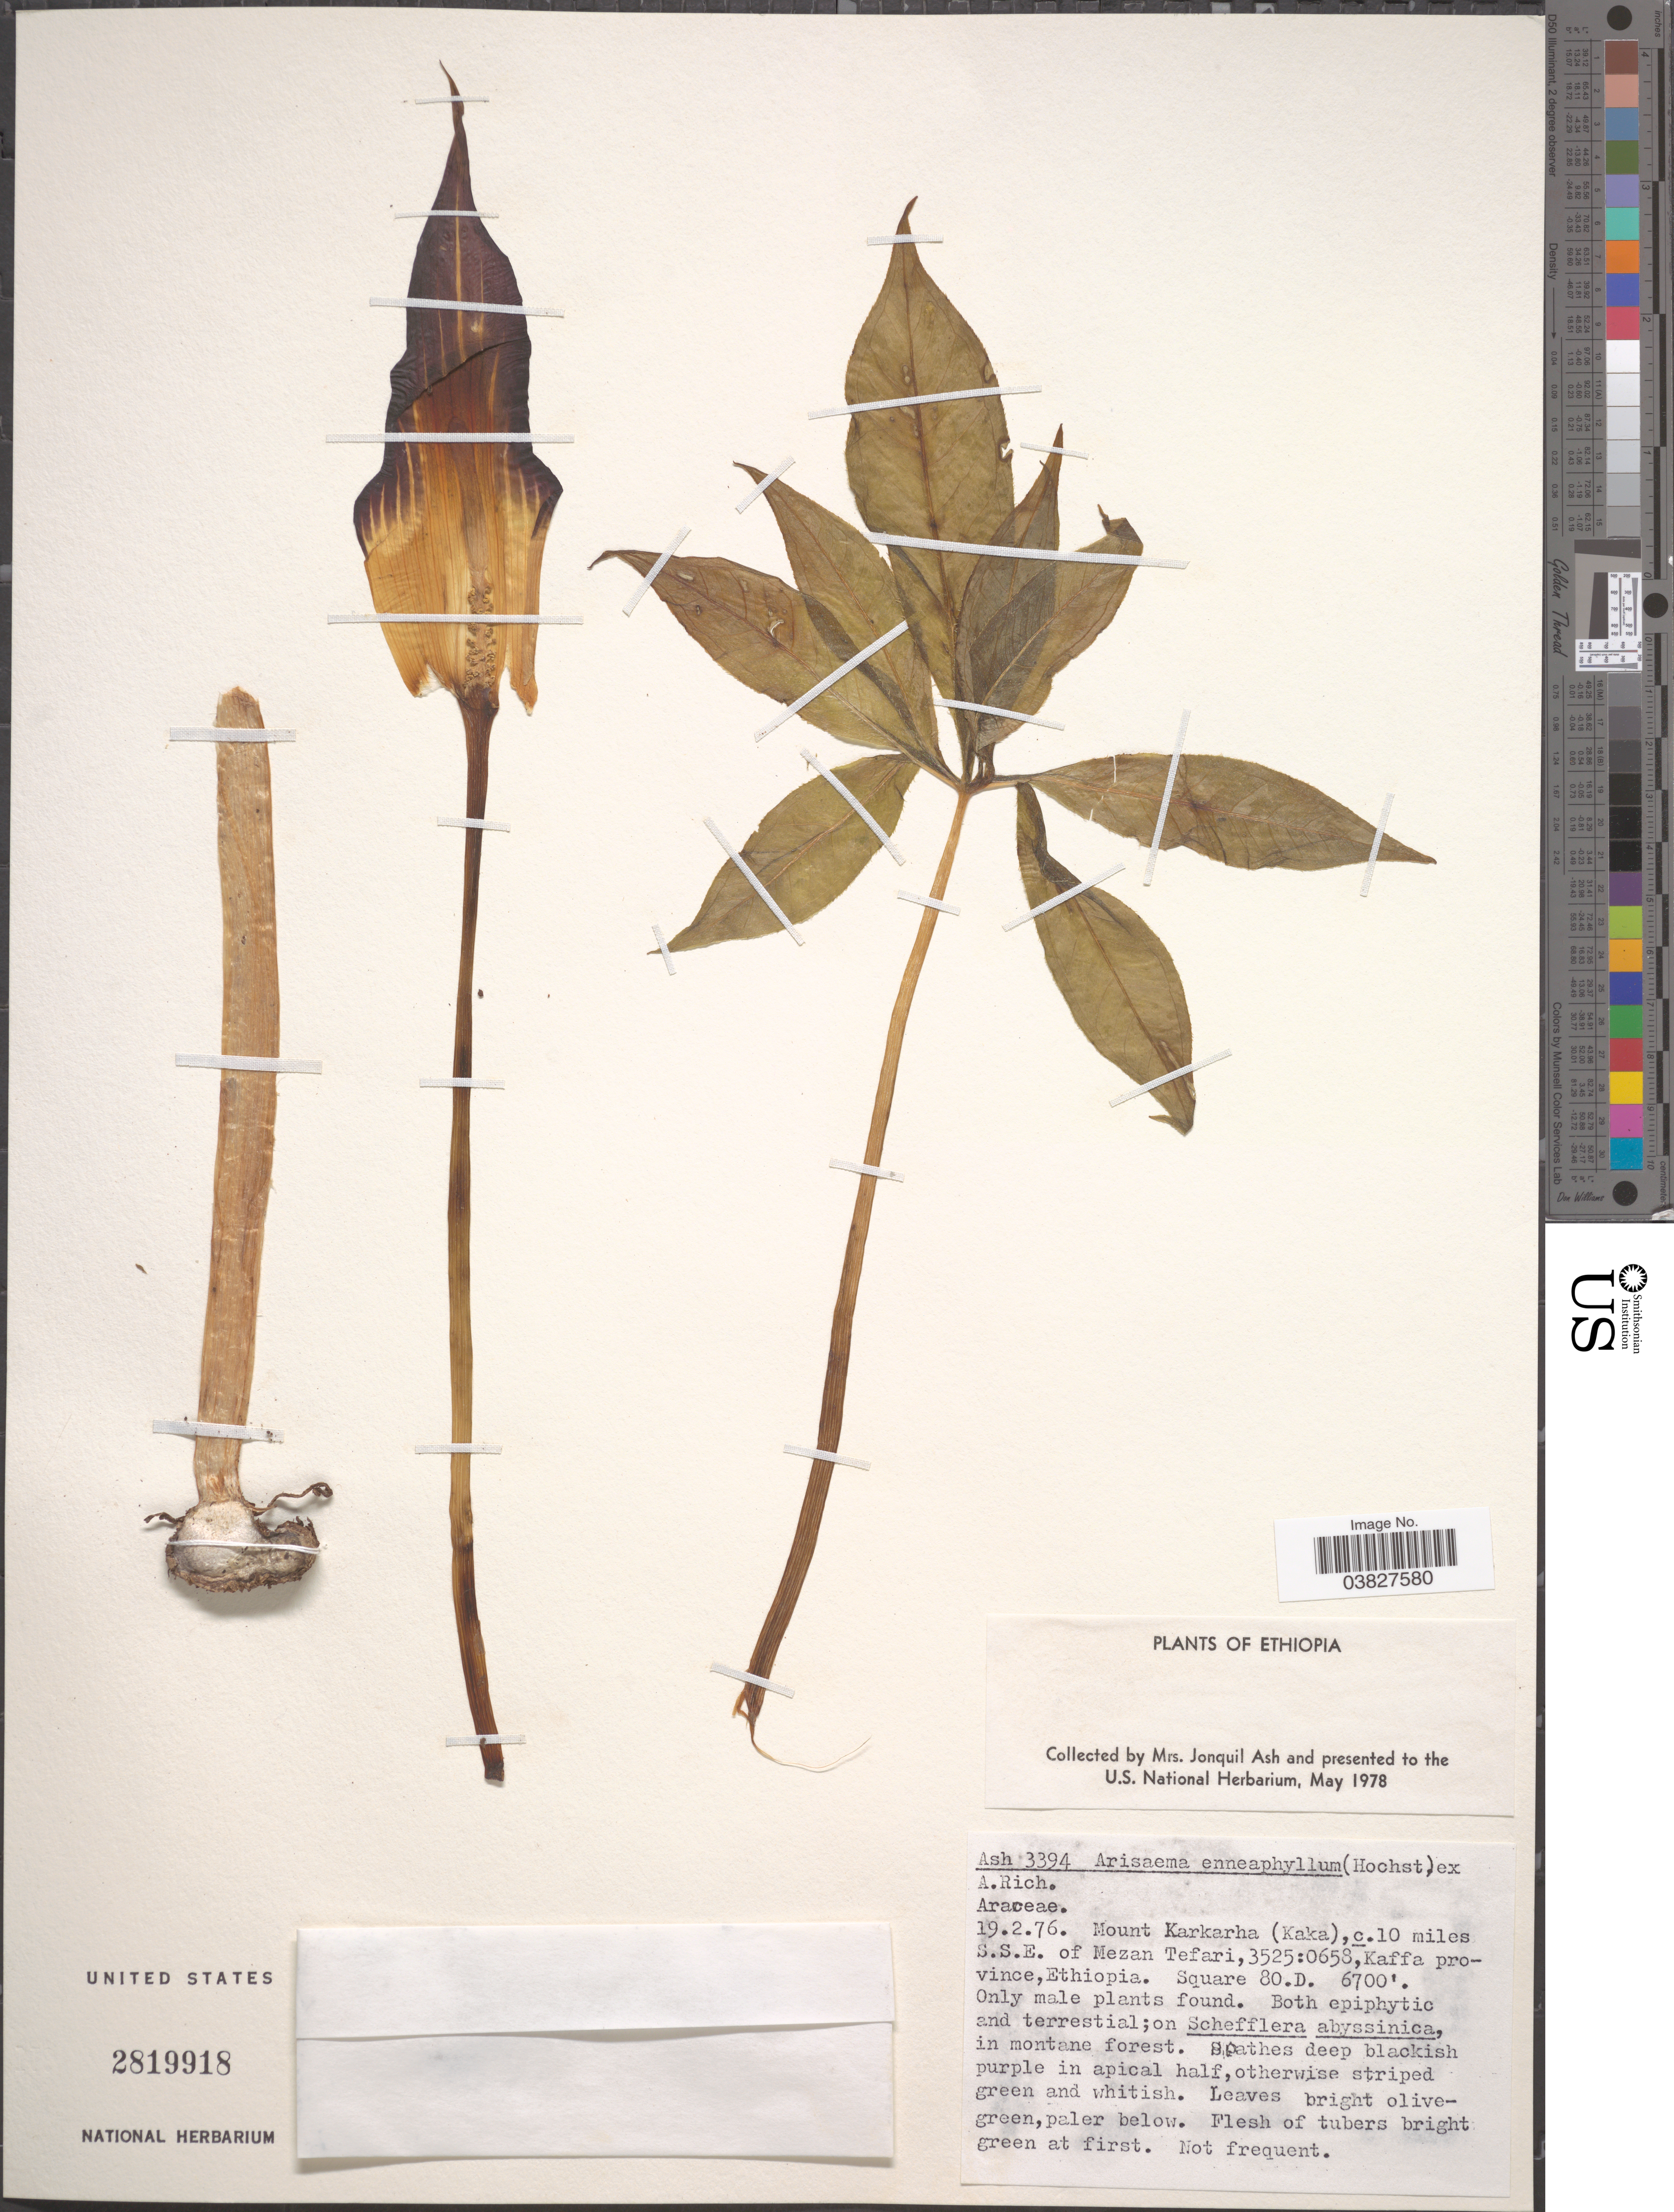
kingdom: Plantae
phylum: Tracheophyta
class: Liliopsida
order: Alismatales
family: Araceae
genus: Arisaema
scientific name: Arisaema enneaphyllum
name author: Hochst. ex A. Rich.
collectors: J. Ash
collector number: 3394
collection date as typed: Transcribed d/m/y: 19/2/76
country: Ethiopia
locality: Mount Karkarha (Kaka), c. 10 miles S.S.E. of Mezan Tefari, 3525:0658, Kaffa province. Square 80.D.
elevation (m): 2042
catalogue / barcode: US 2819918